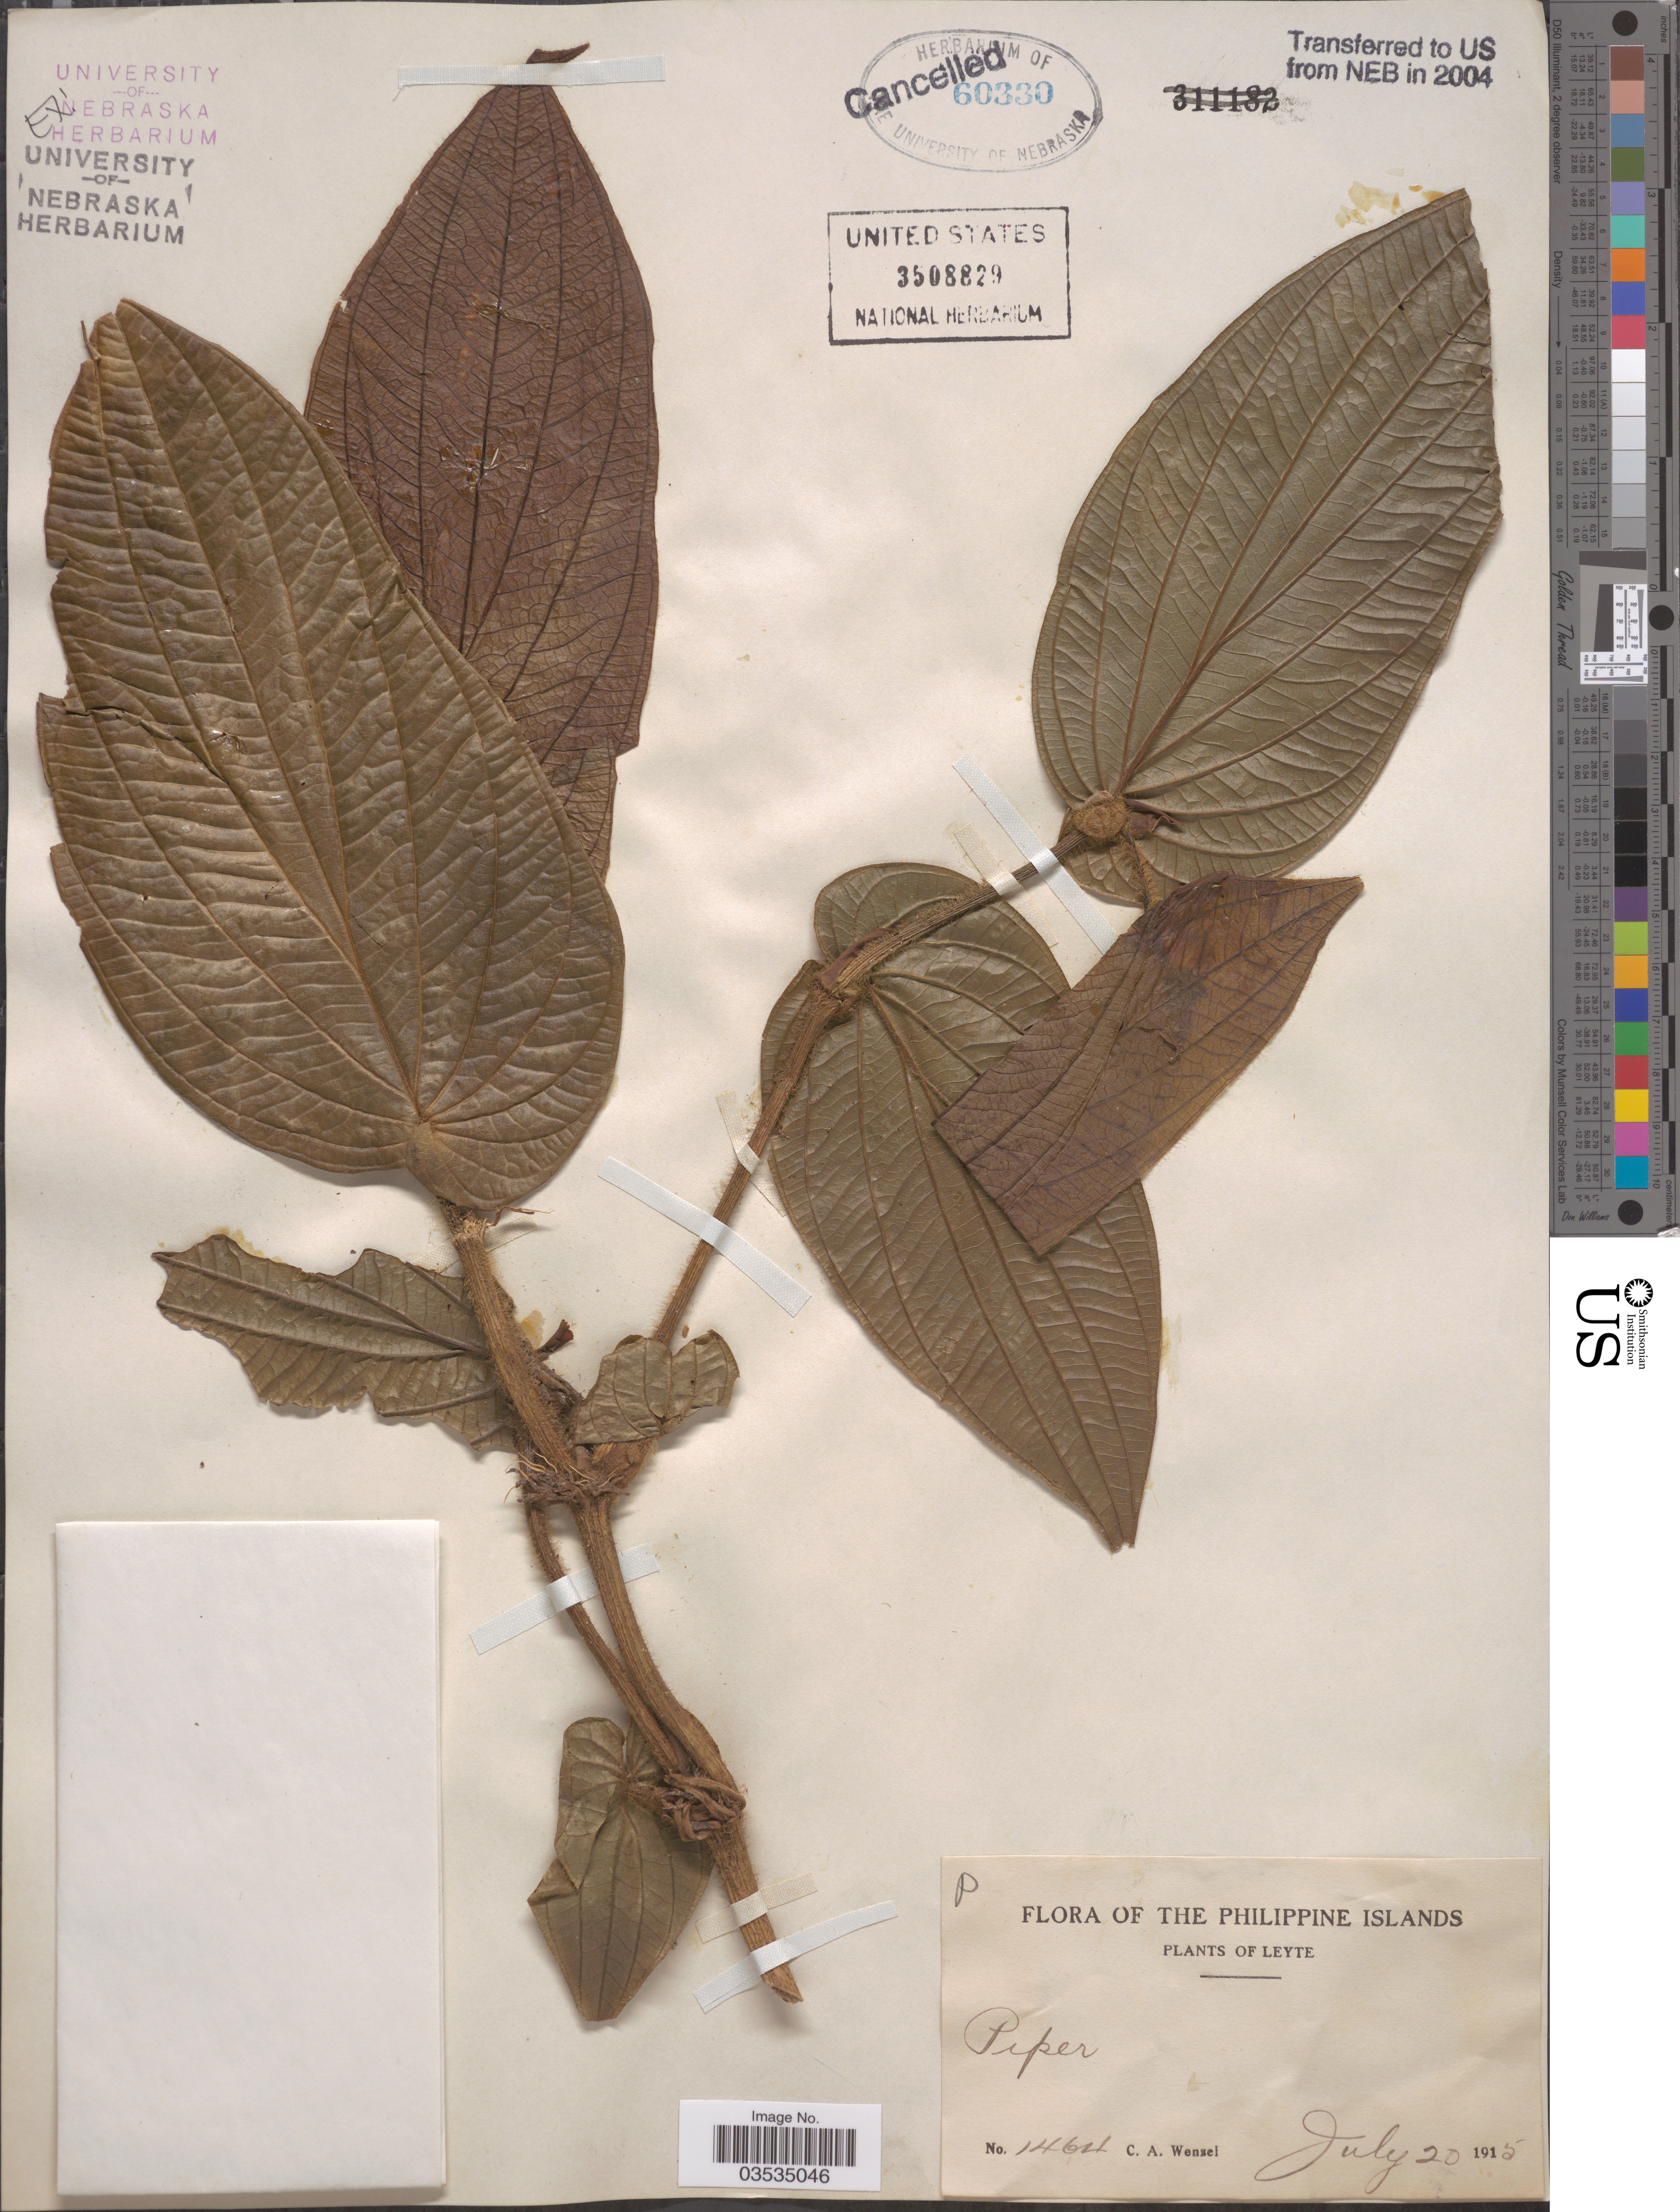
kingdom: Plantae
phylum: Tracheophyta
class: Magnoliopsida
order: Piperales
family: Piperaceae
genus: Piper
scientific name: Piper sp.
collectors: C. Wenzel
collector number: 1464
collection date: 1915-07-20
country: Philippines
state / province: Eastern Visayas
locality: Philippine Islands. Leyte.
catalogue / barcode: US 3508829